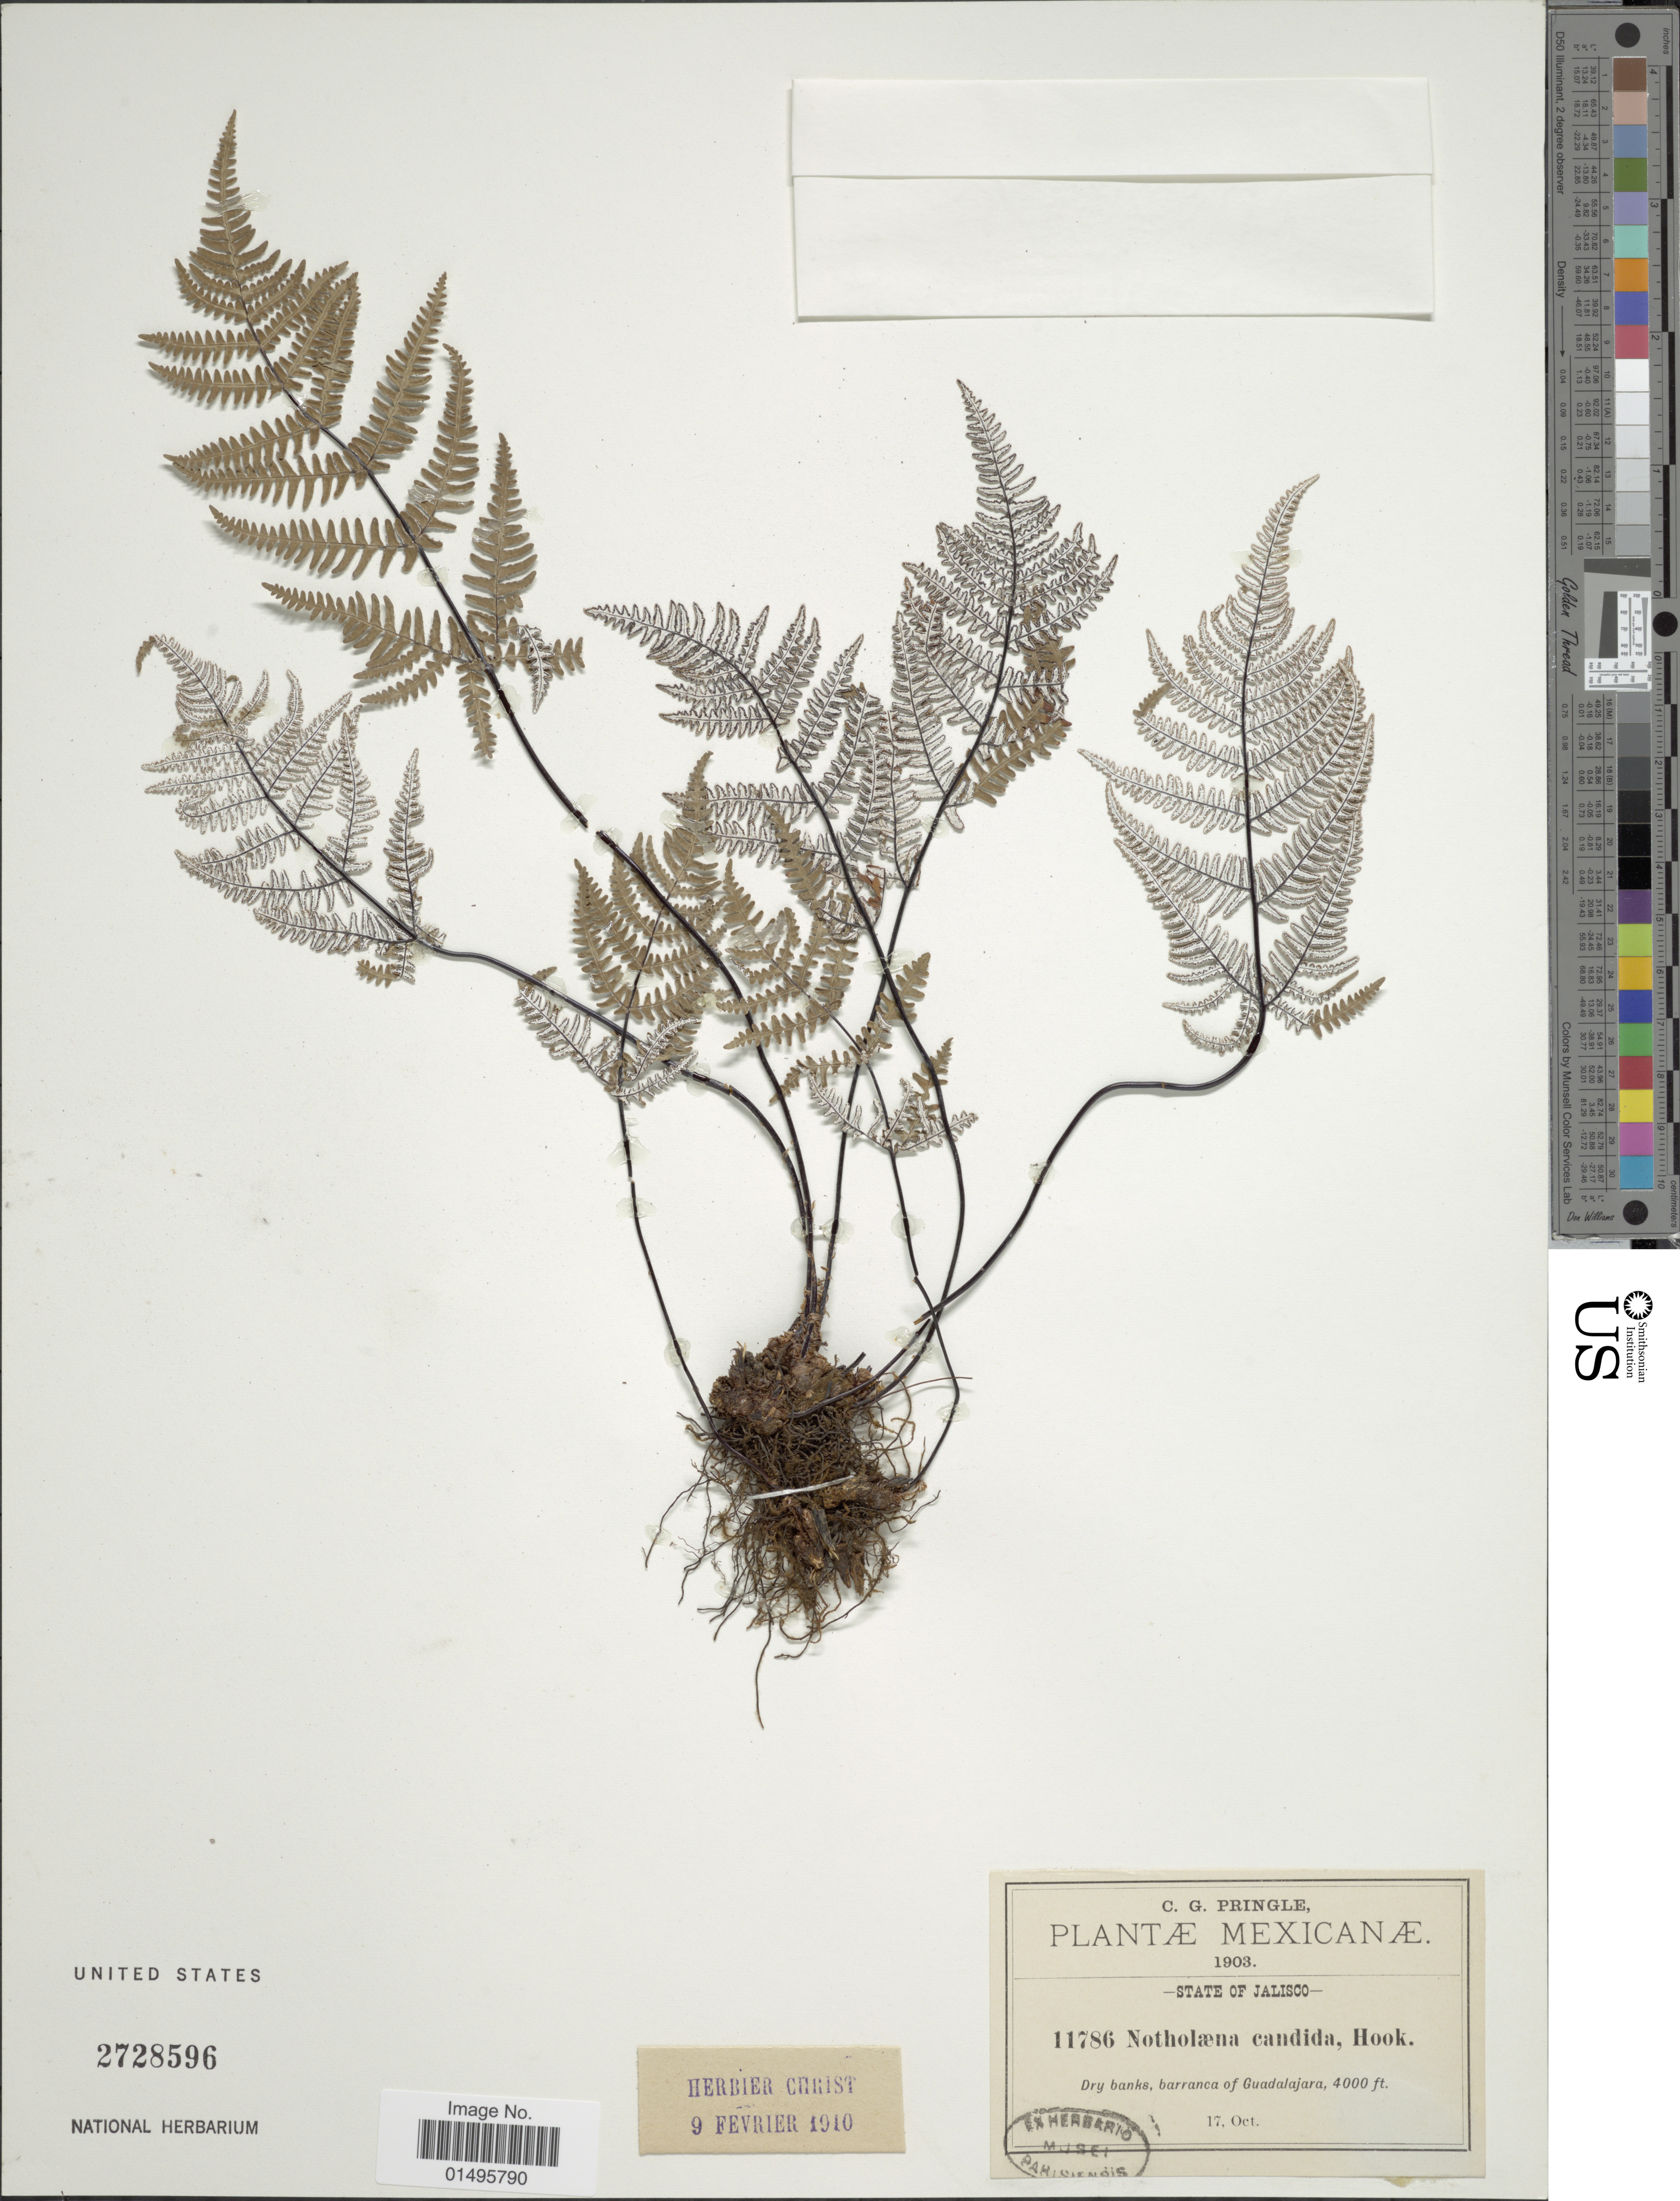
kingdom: Plantae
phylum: Tracheophyta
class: Polypodiopsida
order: Polypodiales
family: Pteridaceae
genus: Notholaena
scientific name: Notholaena candida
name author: (M. Martens) Hook.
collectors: C. G. Pringle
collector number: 11786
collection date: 1903-10-17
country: Mexico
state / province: Jalisco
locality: Dry banks, barranca of Guadalajara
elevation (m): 1219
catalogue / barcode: US 2728596